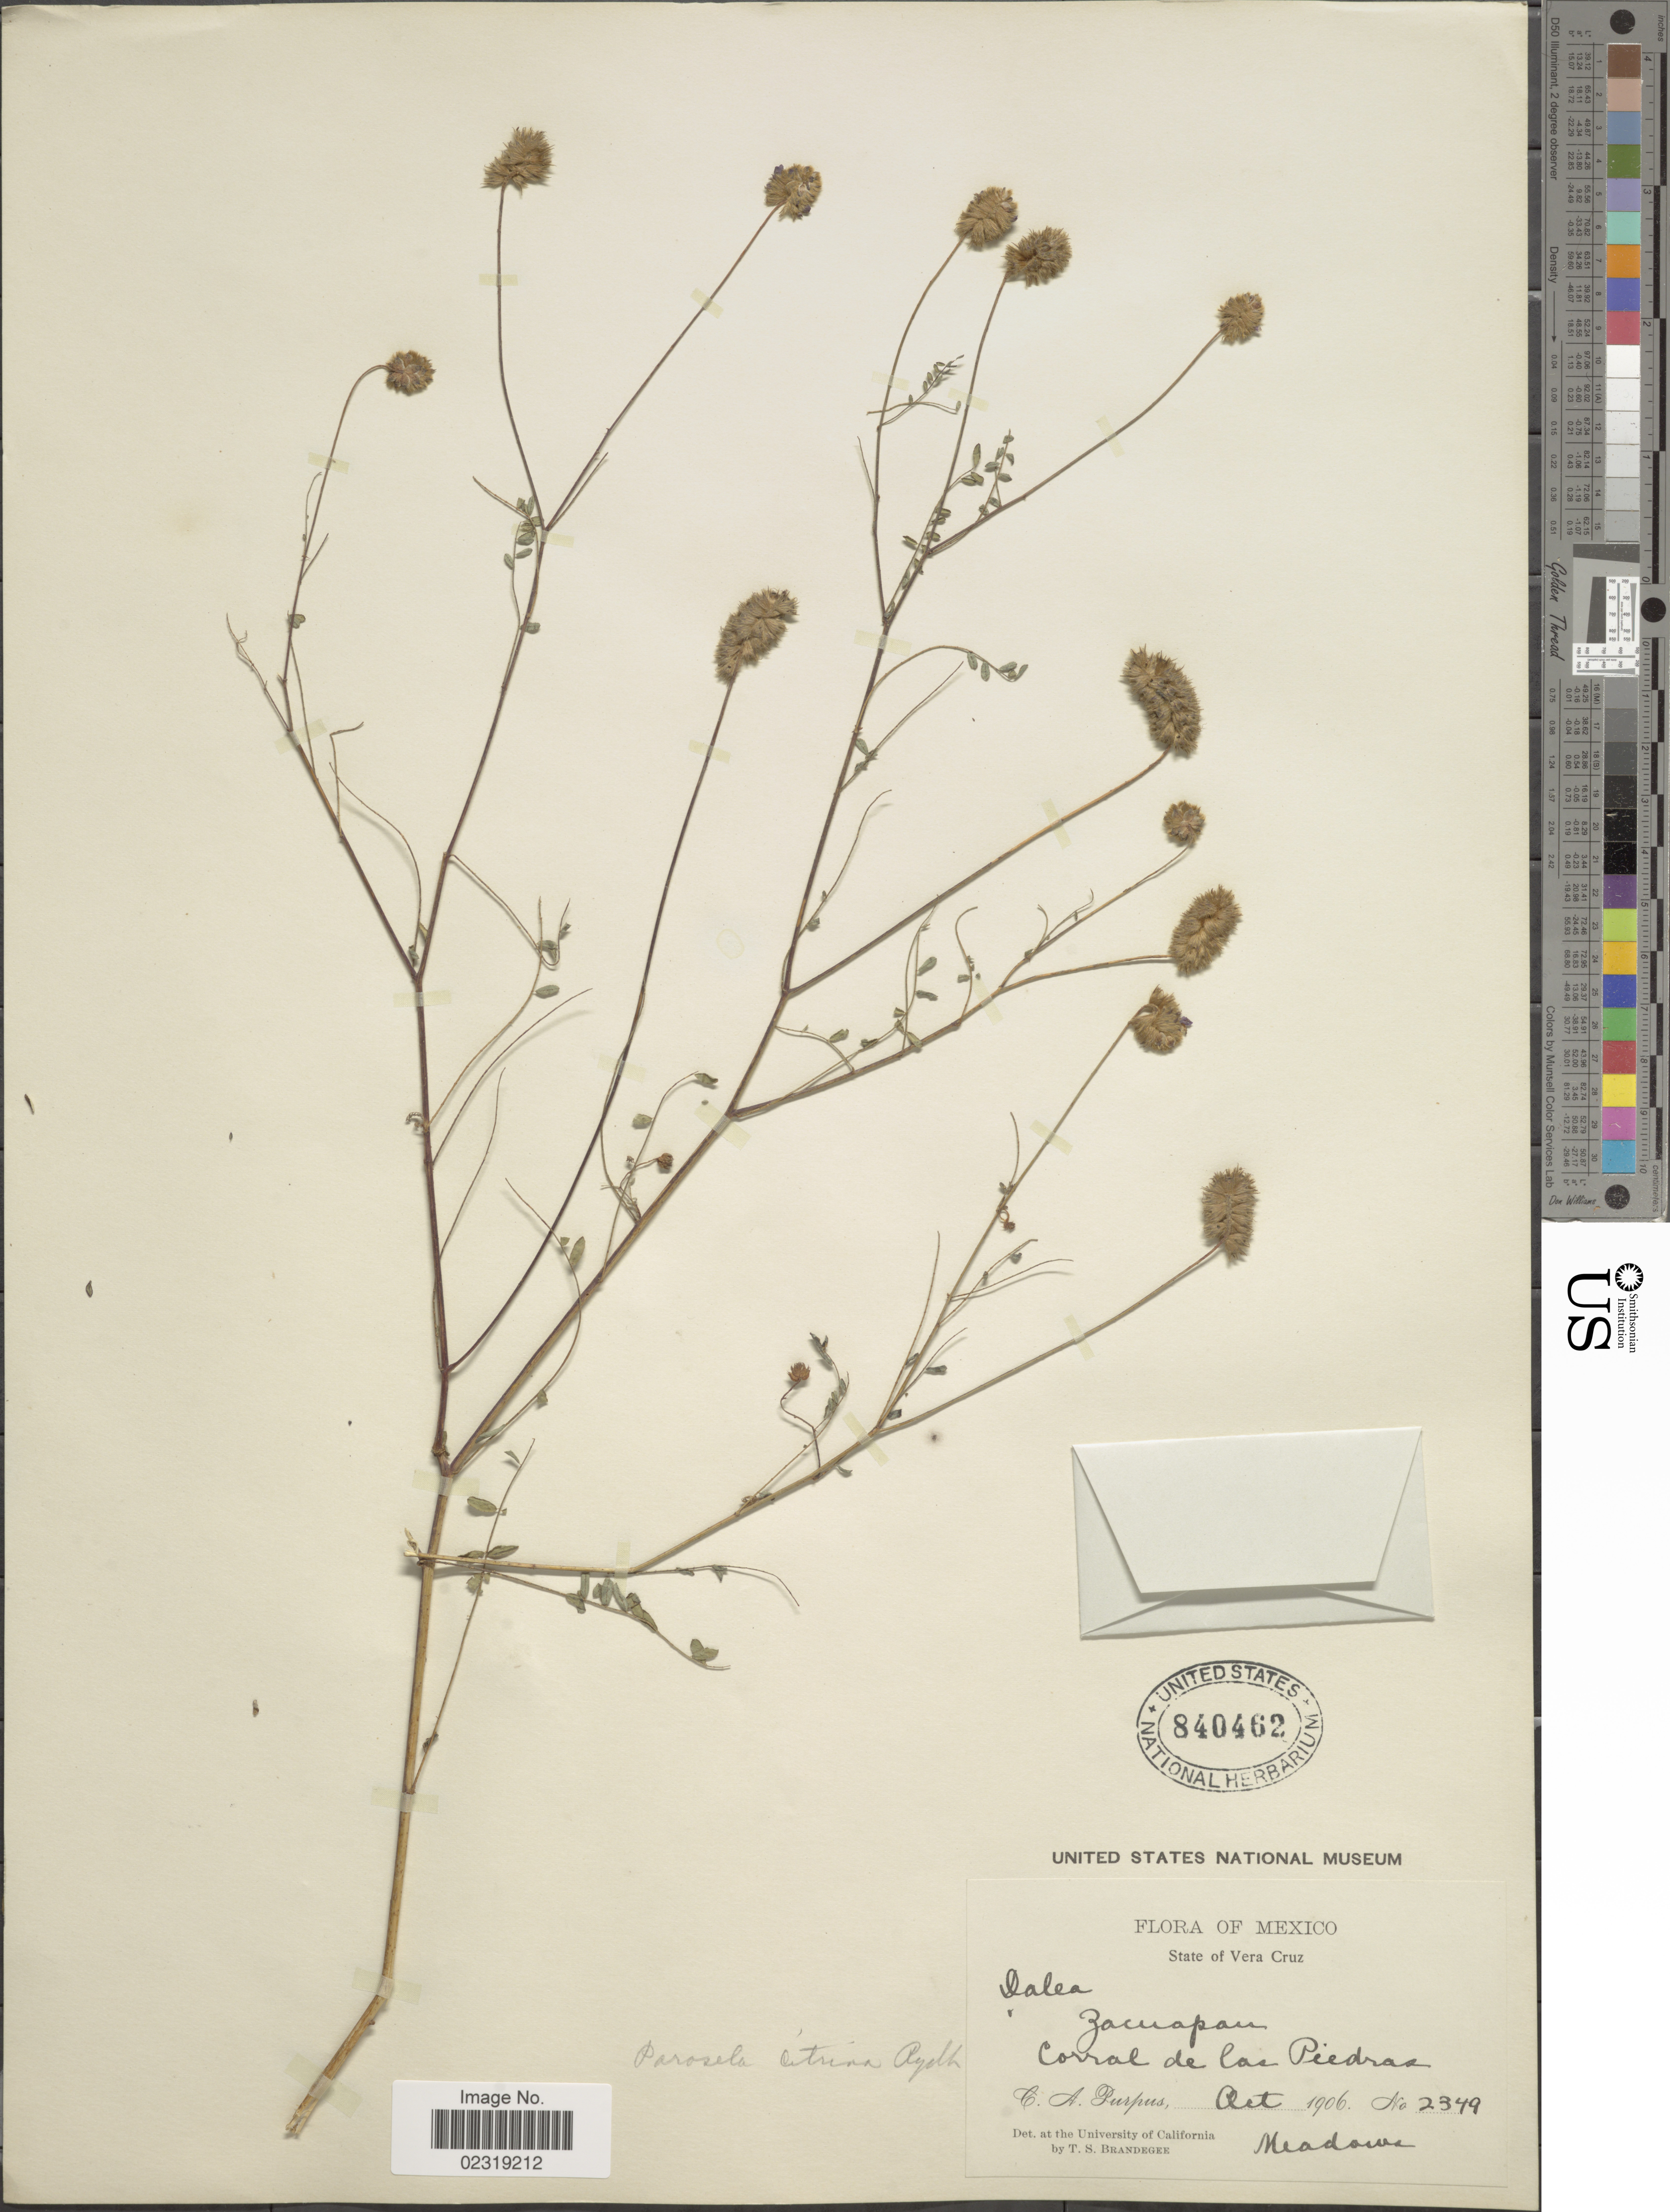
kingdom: Plantae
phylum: Tracheophyta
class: Magnoliopsida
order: Fabales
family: Fabaceae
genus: Dalea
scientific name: Dalea foliolosa var. citrina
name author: (Aiton) Barneby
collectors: C. A. Purpus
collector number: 2349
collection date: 1906-10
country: Mexico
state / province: Veracruz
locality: State of Vera Cruz. Zacuapan. Corral de las Piedras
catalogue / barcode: US 840462